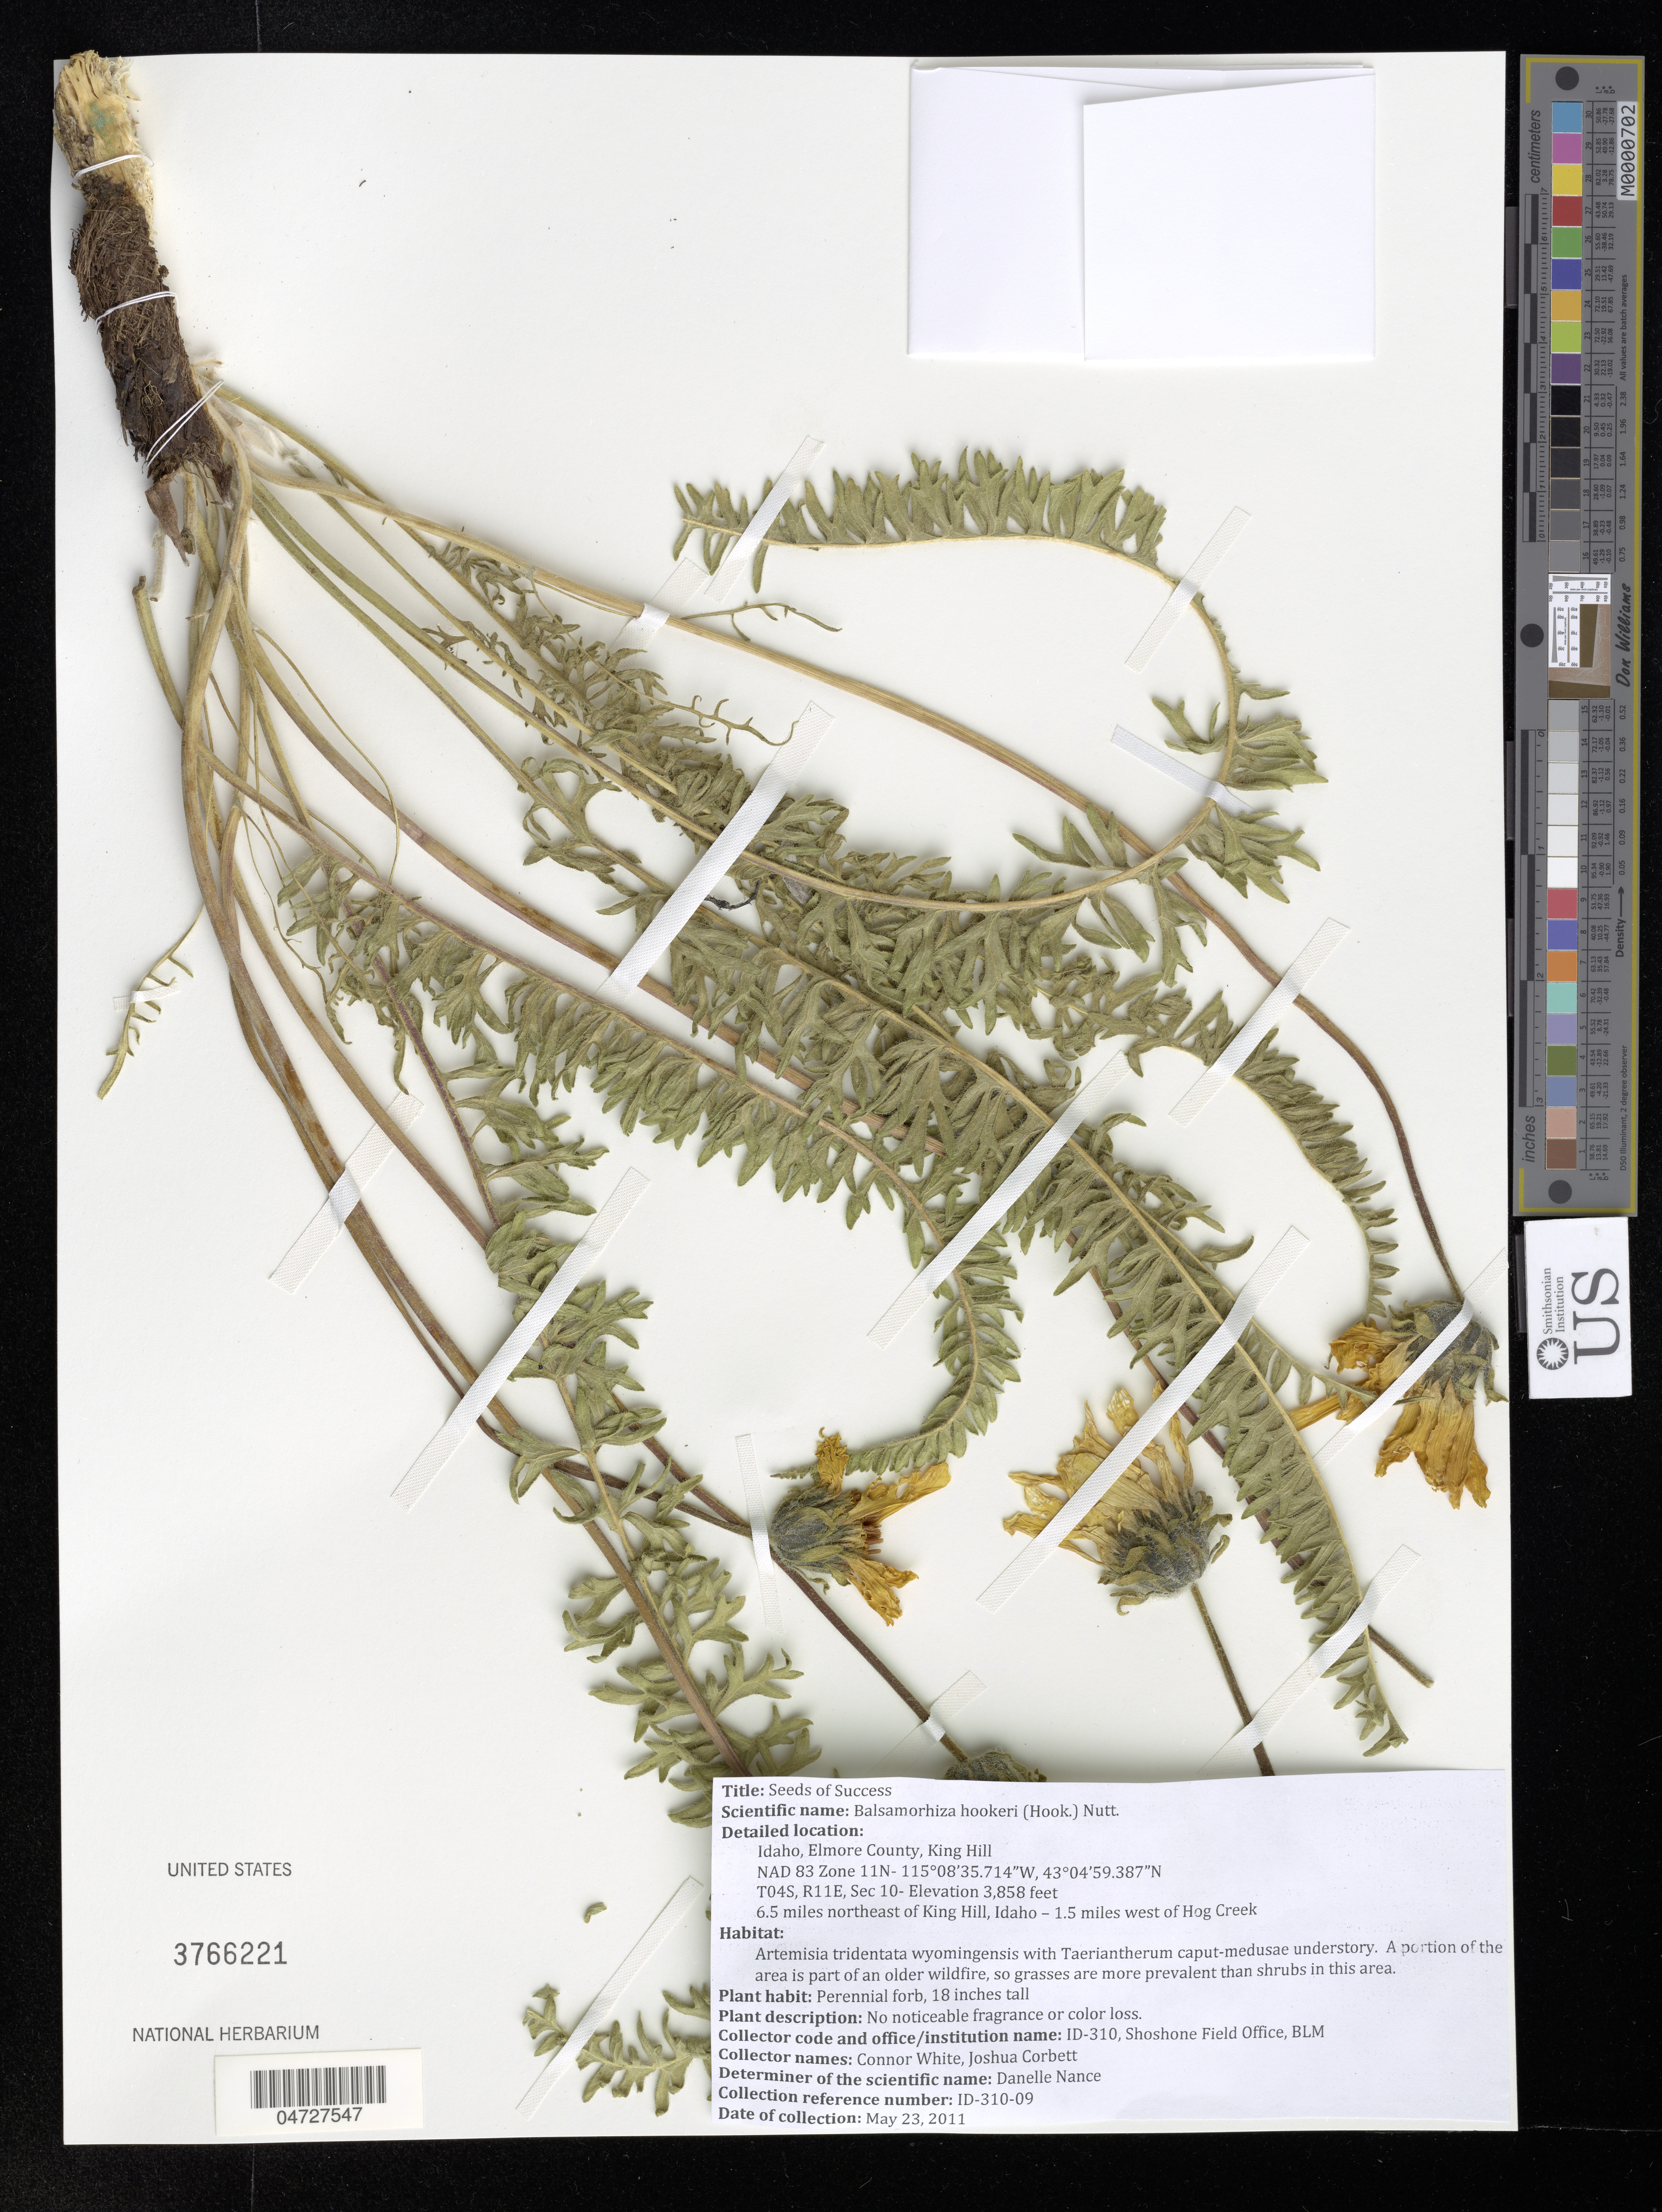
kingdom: Plantae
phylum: Tracheophyta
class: Magnoliopsida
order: Asterales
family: Asteraceae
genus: Balsamorhiza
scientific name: Balsamorhiza hookeri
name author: Nutt.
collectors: C. White & J. Corbett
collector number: ID-310-09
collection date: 2011-05-23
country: United States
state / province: Idaho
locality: Elmore County, King Hill. 6.5 miles northeast of King Hill - 1.5 miles west of Hog Creek.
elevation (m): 1176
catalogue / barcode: US 3766221